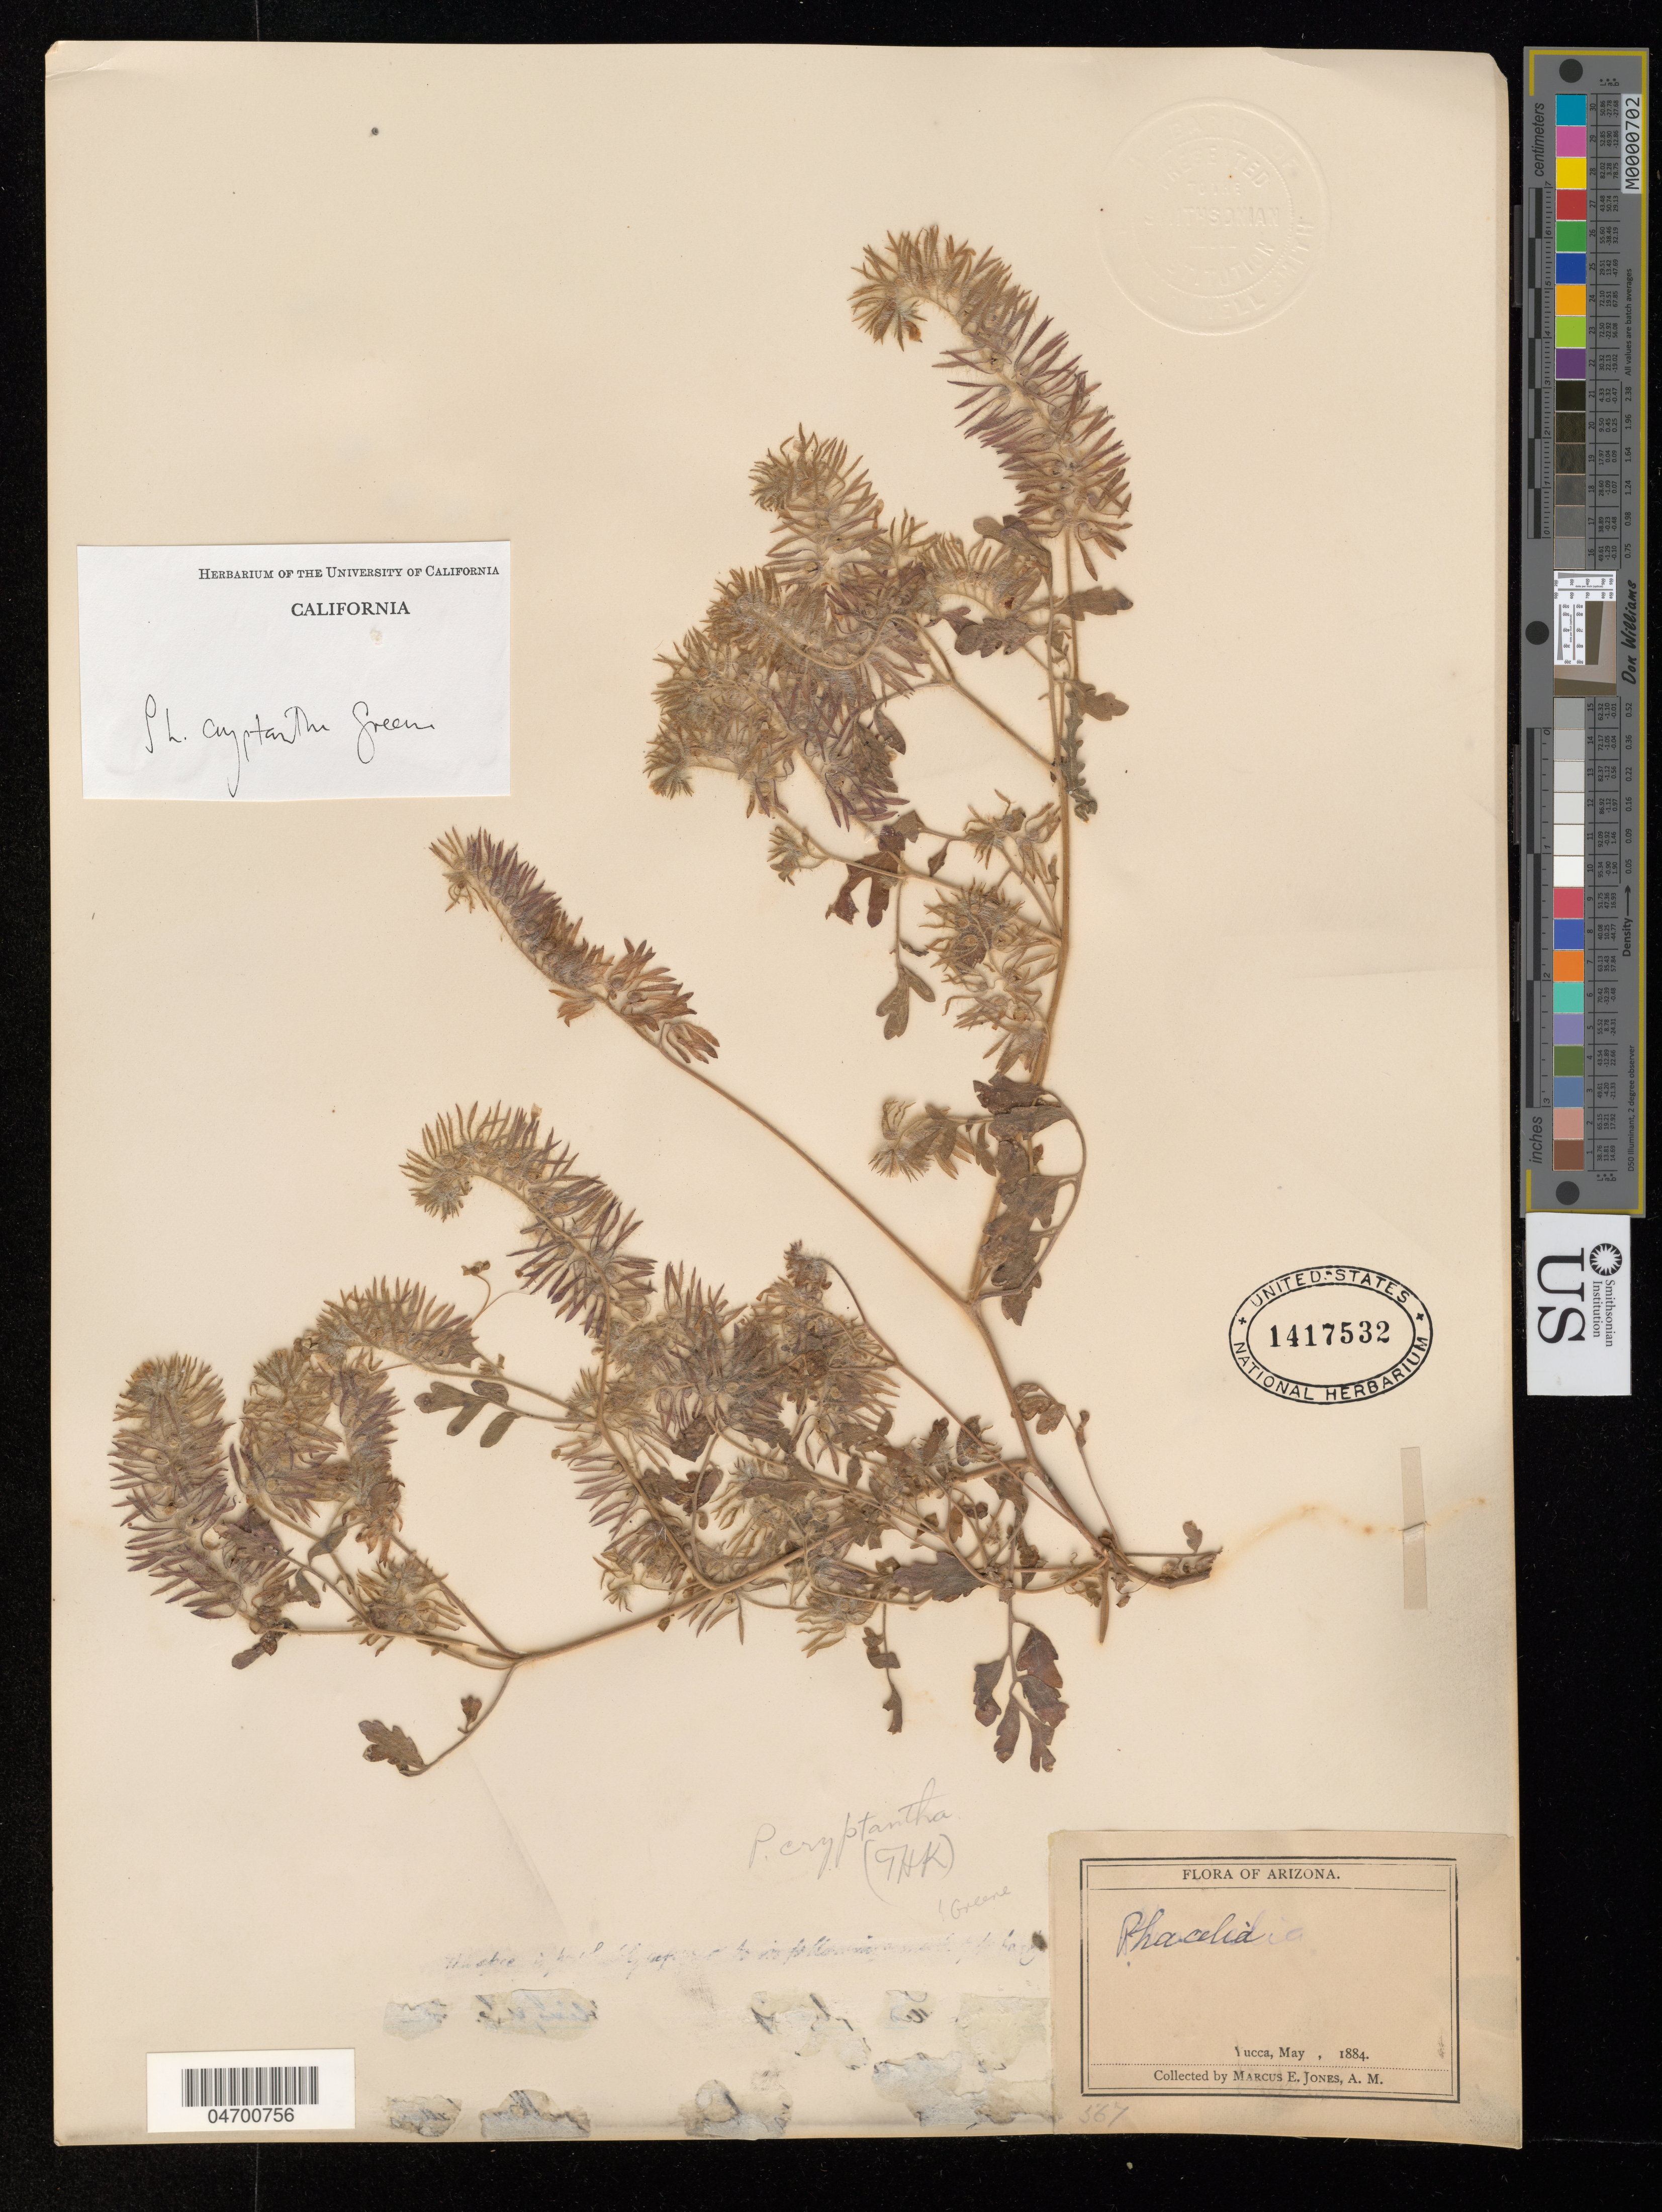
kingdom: Plantae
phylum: Tracheophyta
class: Magnoliopsida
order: Boraginales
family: Hydrophyllaceae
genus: Phacelia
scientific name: Phacelia cryptantha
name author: Greene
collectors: M. E. Jones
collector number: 567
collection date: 1884-05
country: United States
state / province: Arizona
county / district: Mohave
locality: Yucca.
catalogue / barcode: US 1417532